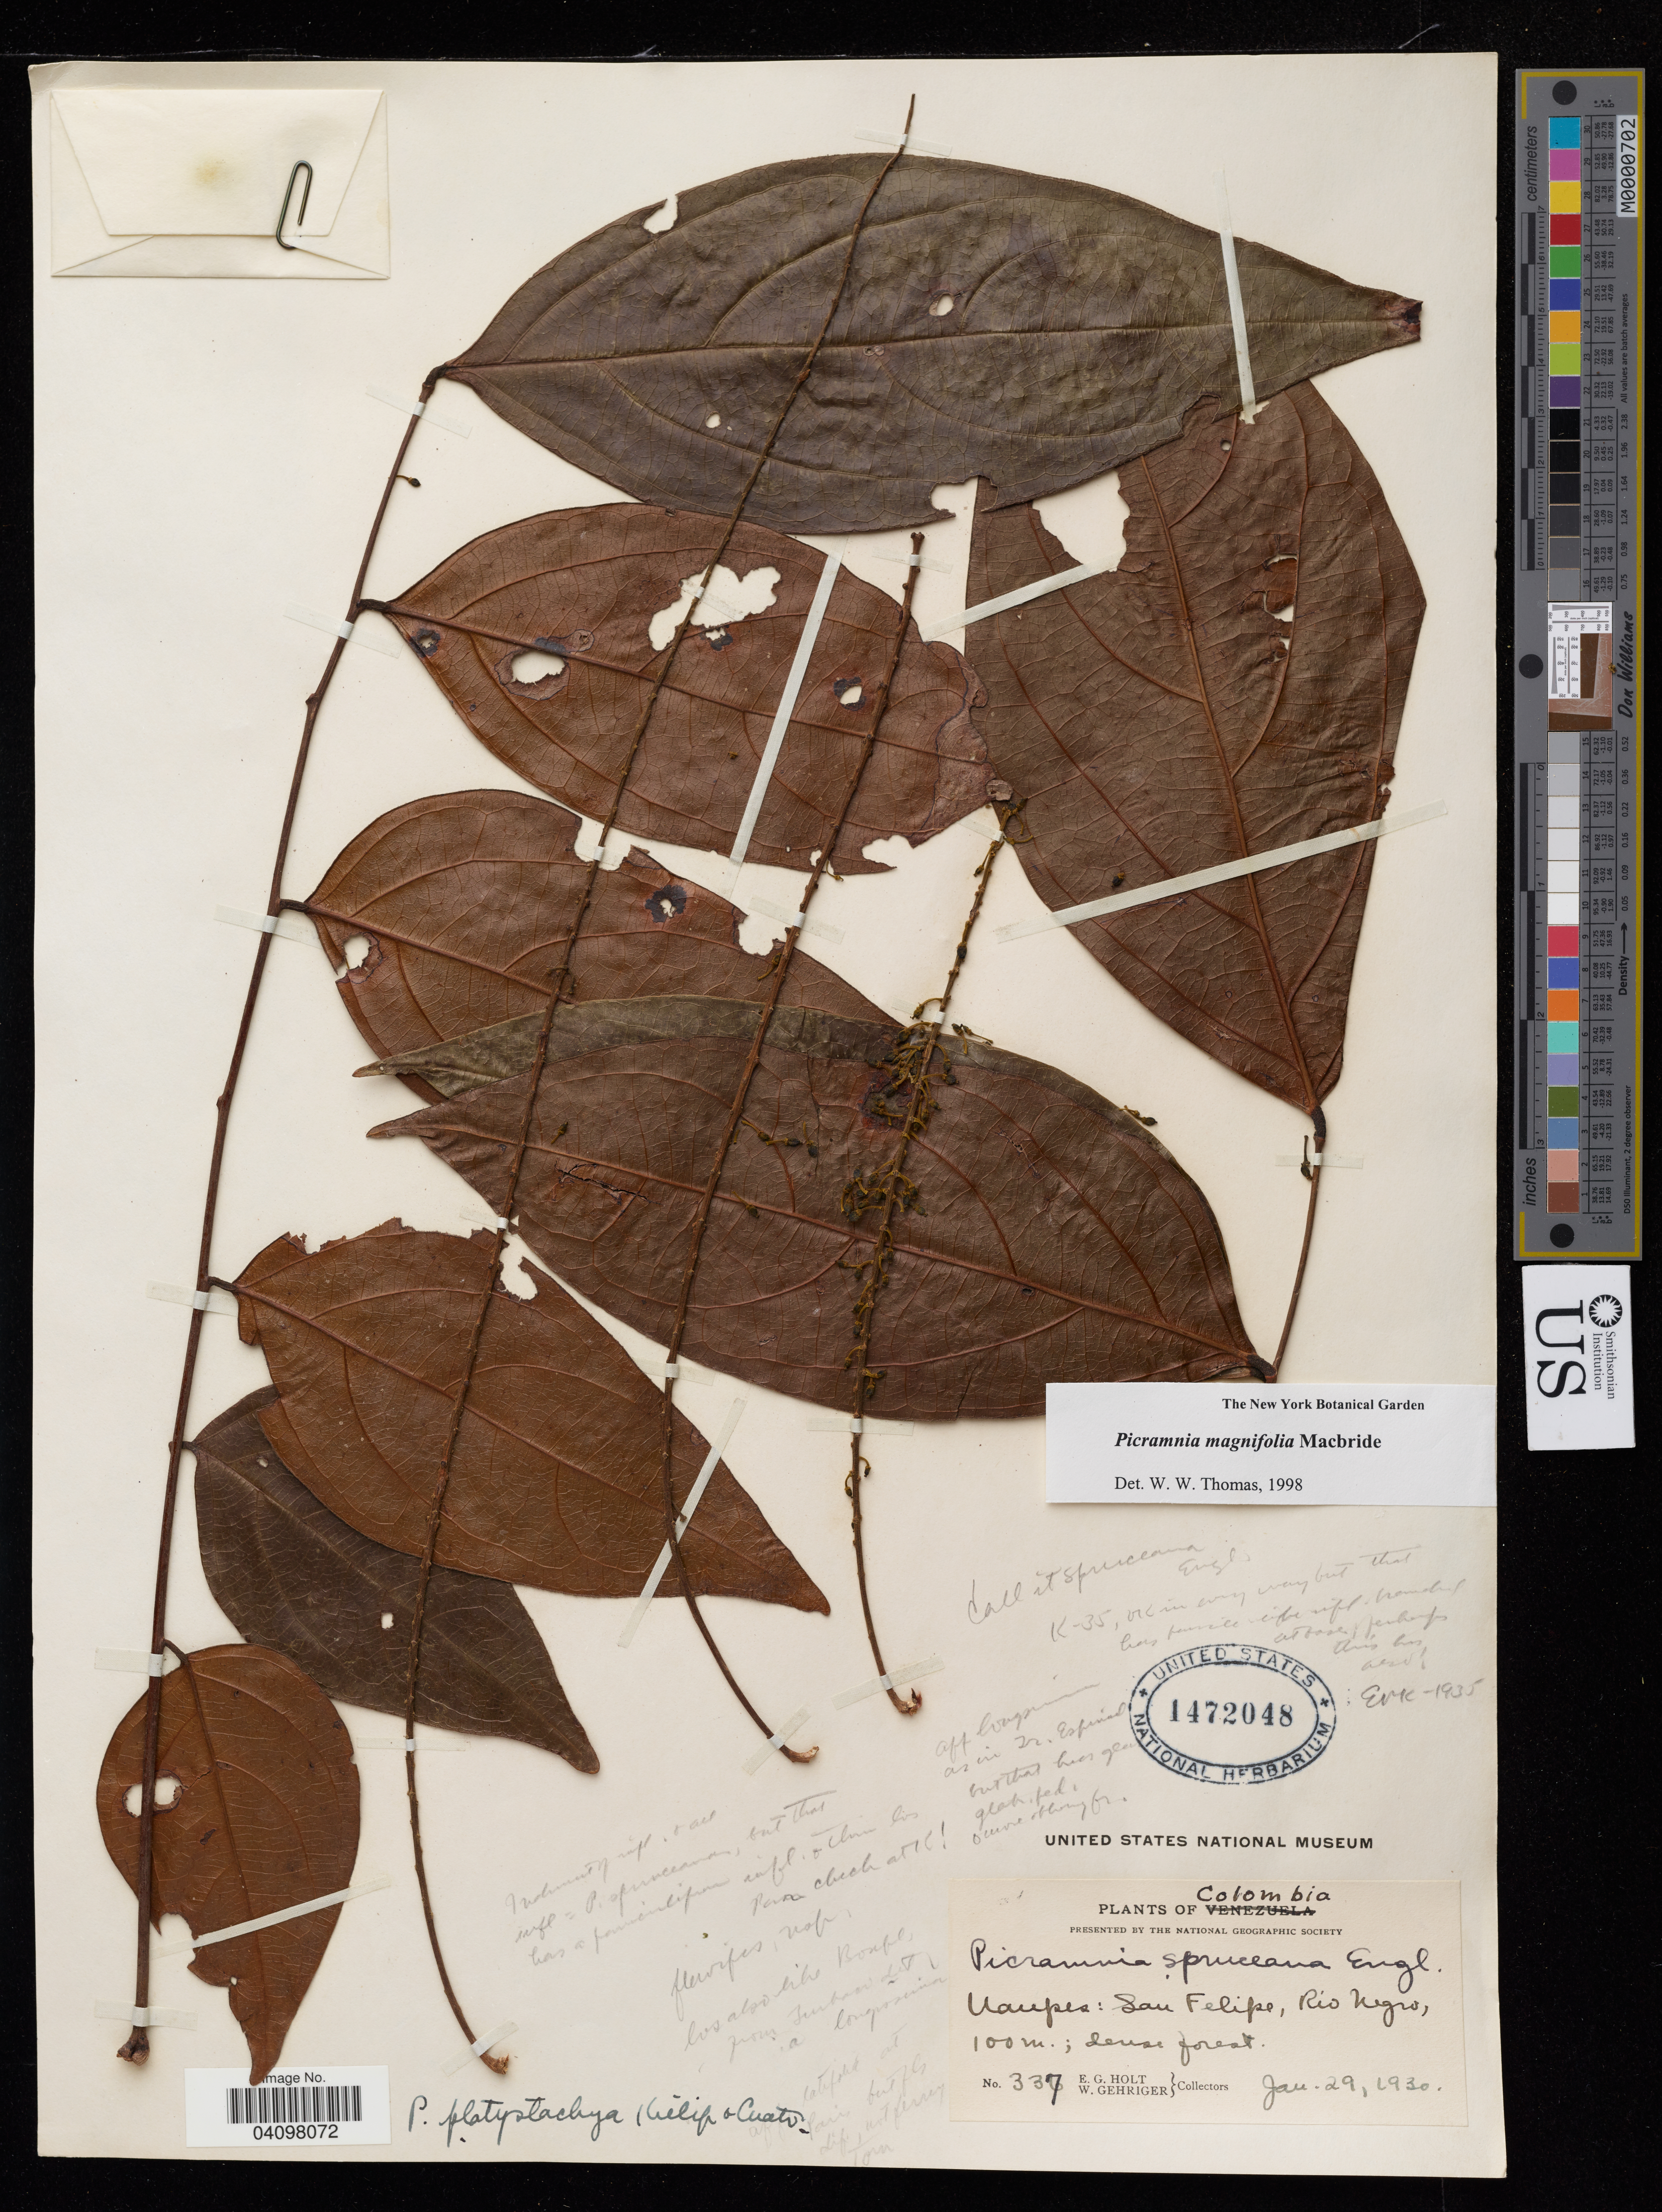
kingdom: Plantae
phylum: Tracheophyta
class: Magnoliopsida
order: Picramniales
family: Picramniaceae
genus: Picramnia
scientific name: Picramnia magnifolia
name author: J.F. Macbr.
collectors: E. G. Holt & W. Gehriger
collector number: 337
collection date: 1930-01-29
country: Colombia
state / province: Vaupés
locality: San Felipe, Río Negro.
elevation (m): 100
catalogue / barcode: US 1472048